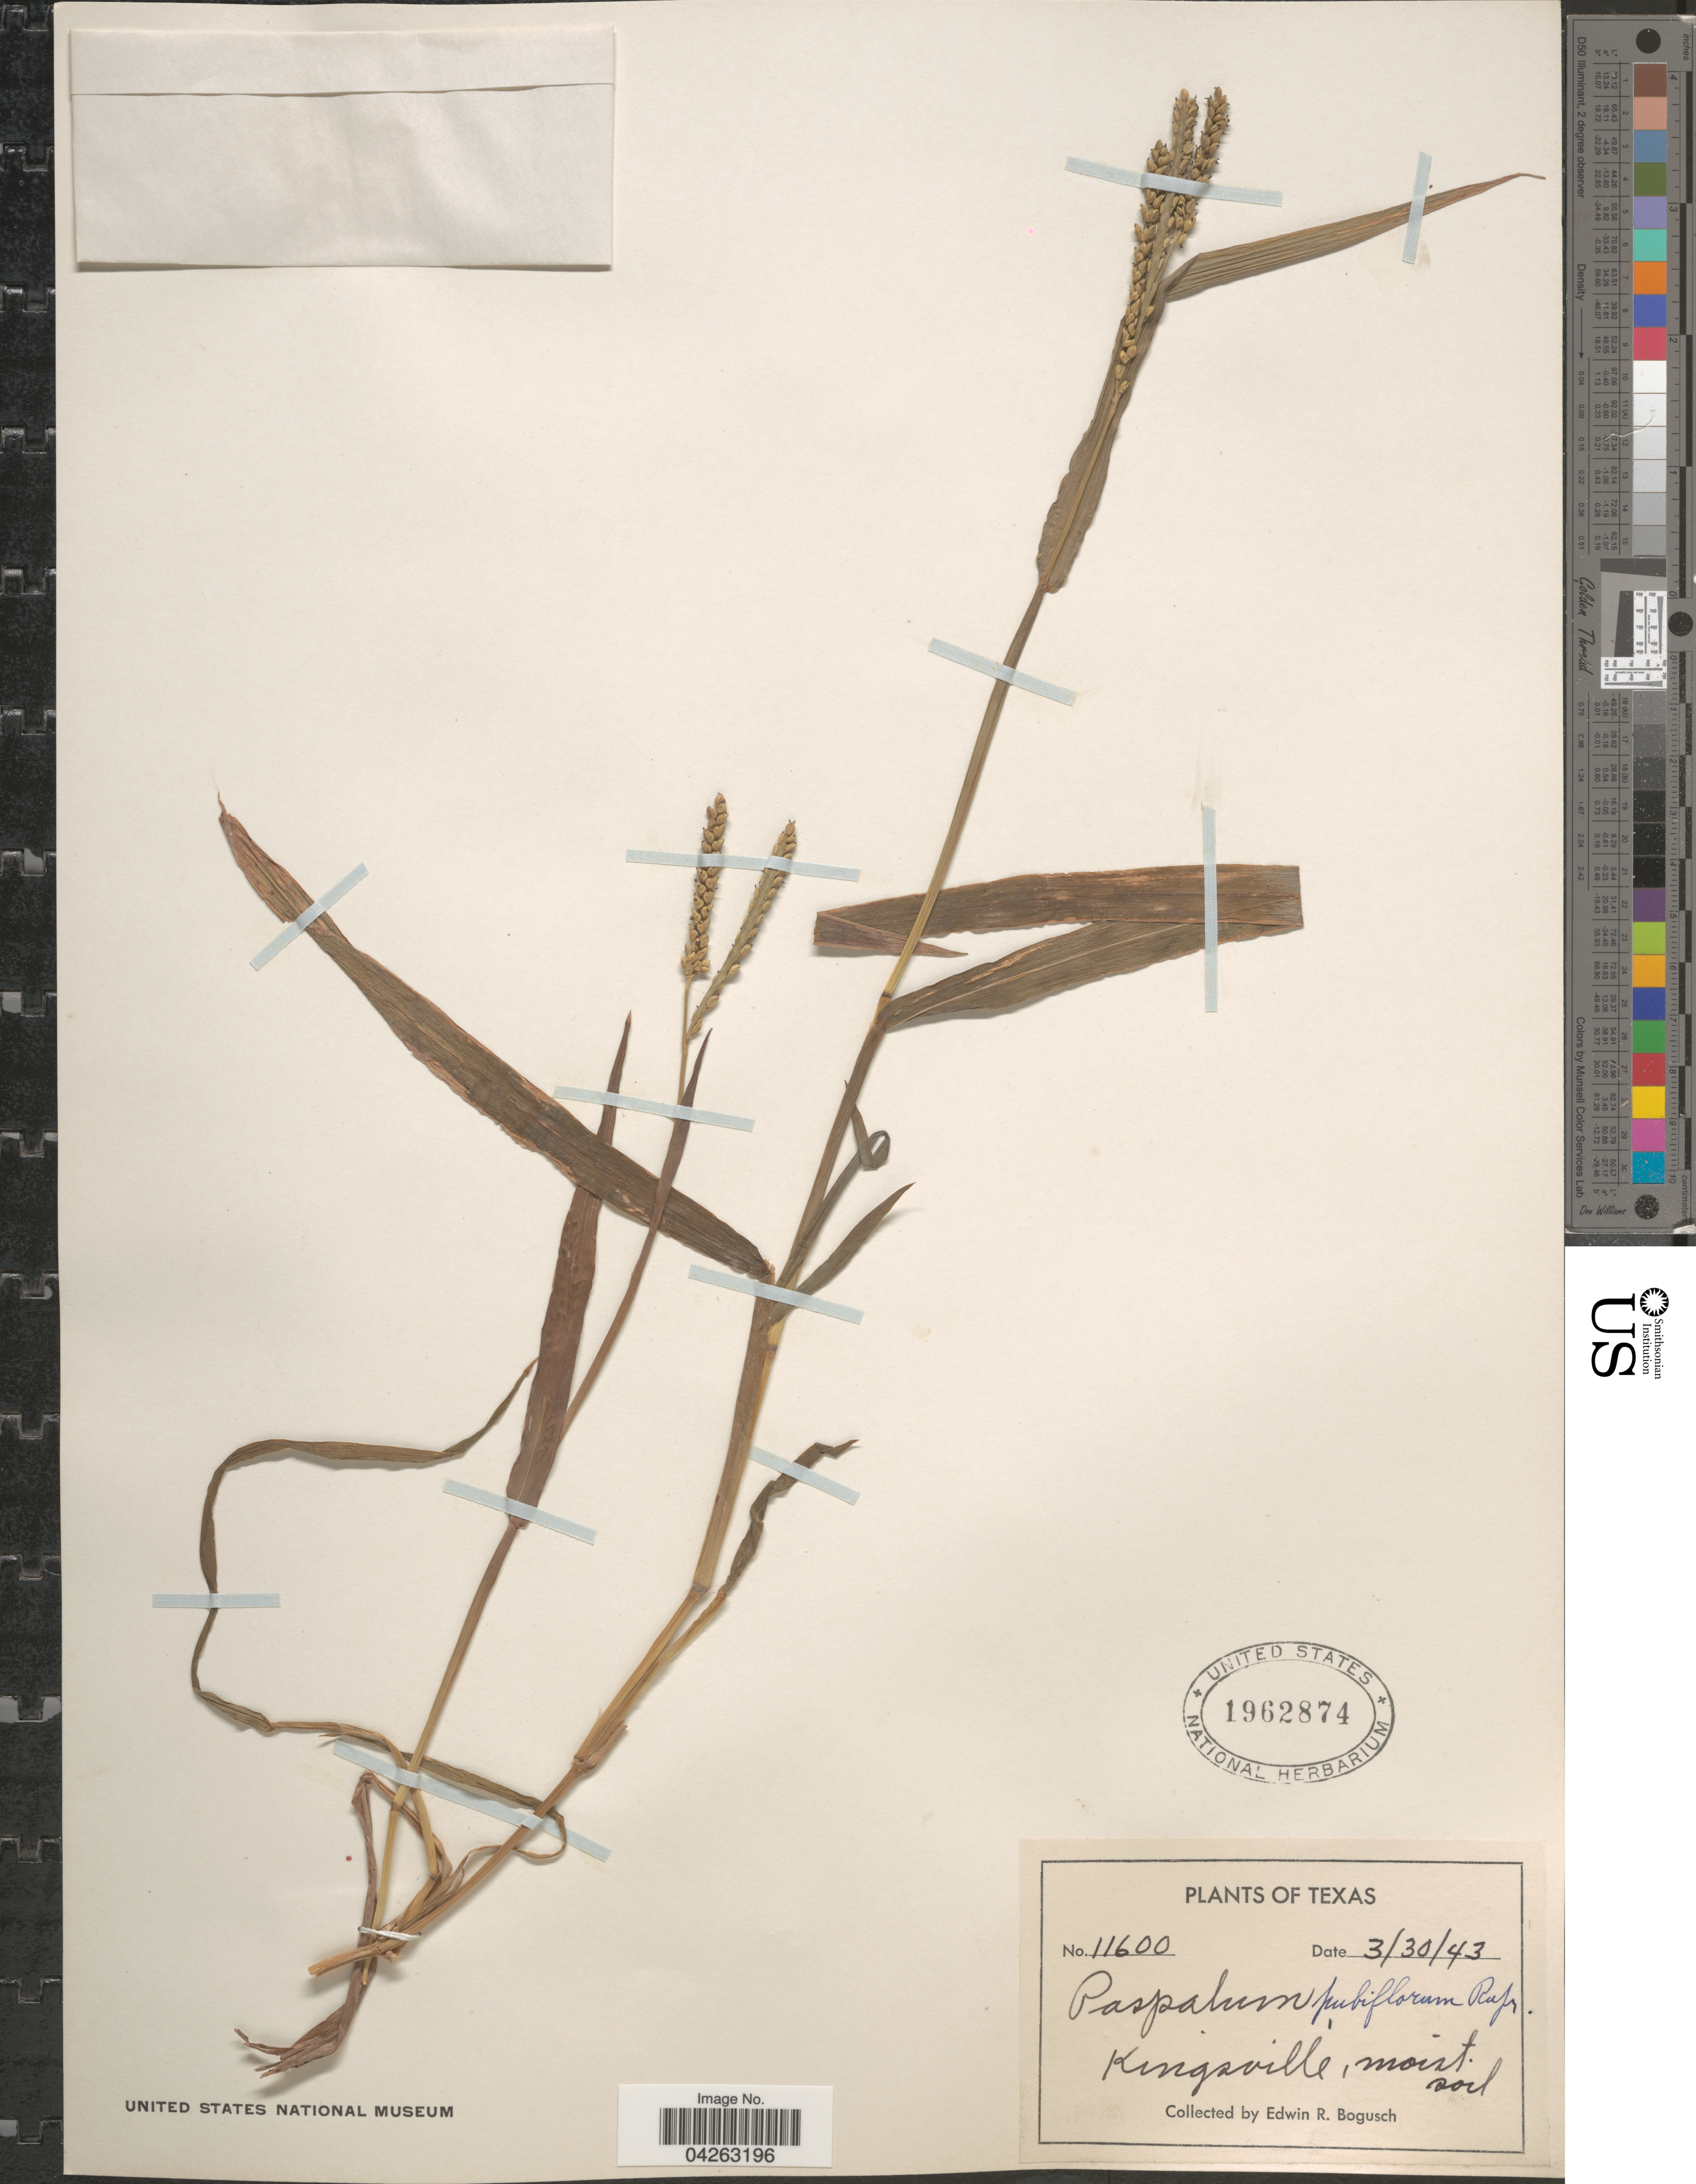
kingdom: Plantae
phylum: Tracheophyta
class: Liliopsida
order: Poales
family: Poaceae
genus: Paspalum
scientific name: Paspalum pubiflorum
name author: Rupr. ex E. Fourn.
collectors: E. Bogusch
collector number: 11600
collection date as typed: Transcribed d/m/y: 30/3/43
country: United States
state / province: Texas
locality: Kingsville.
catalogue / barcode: US 1962874